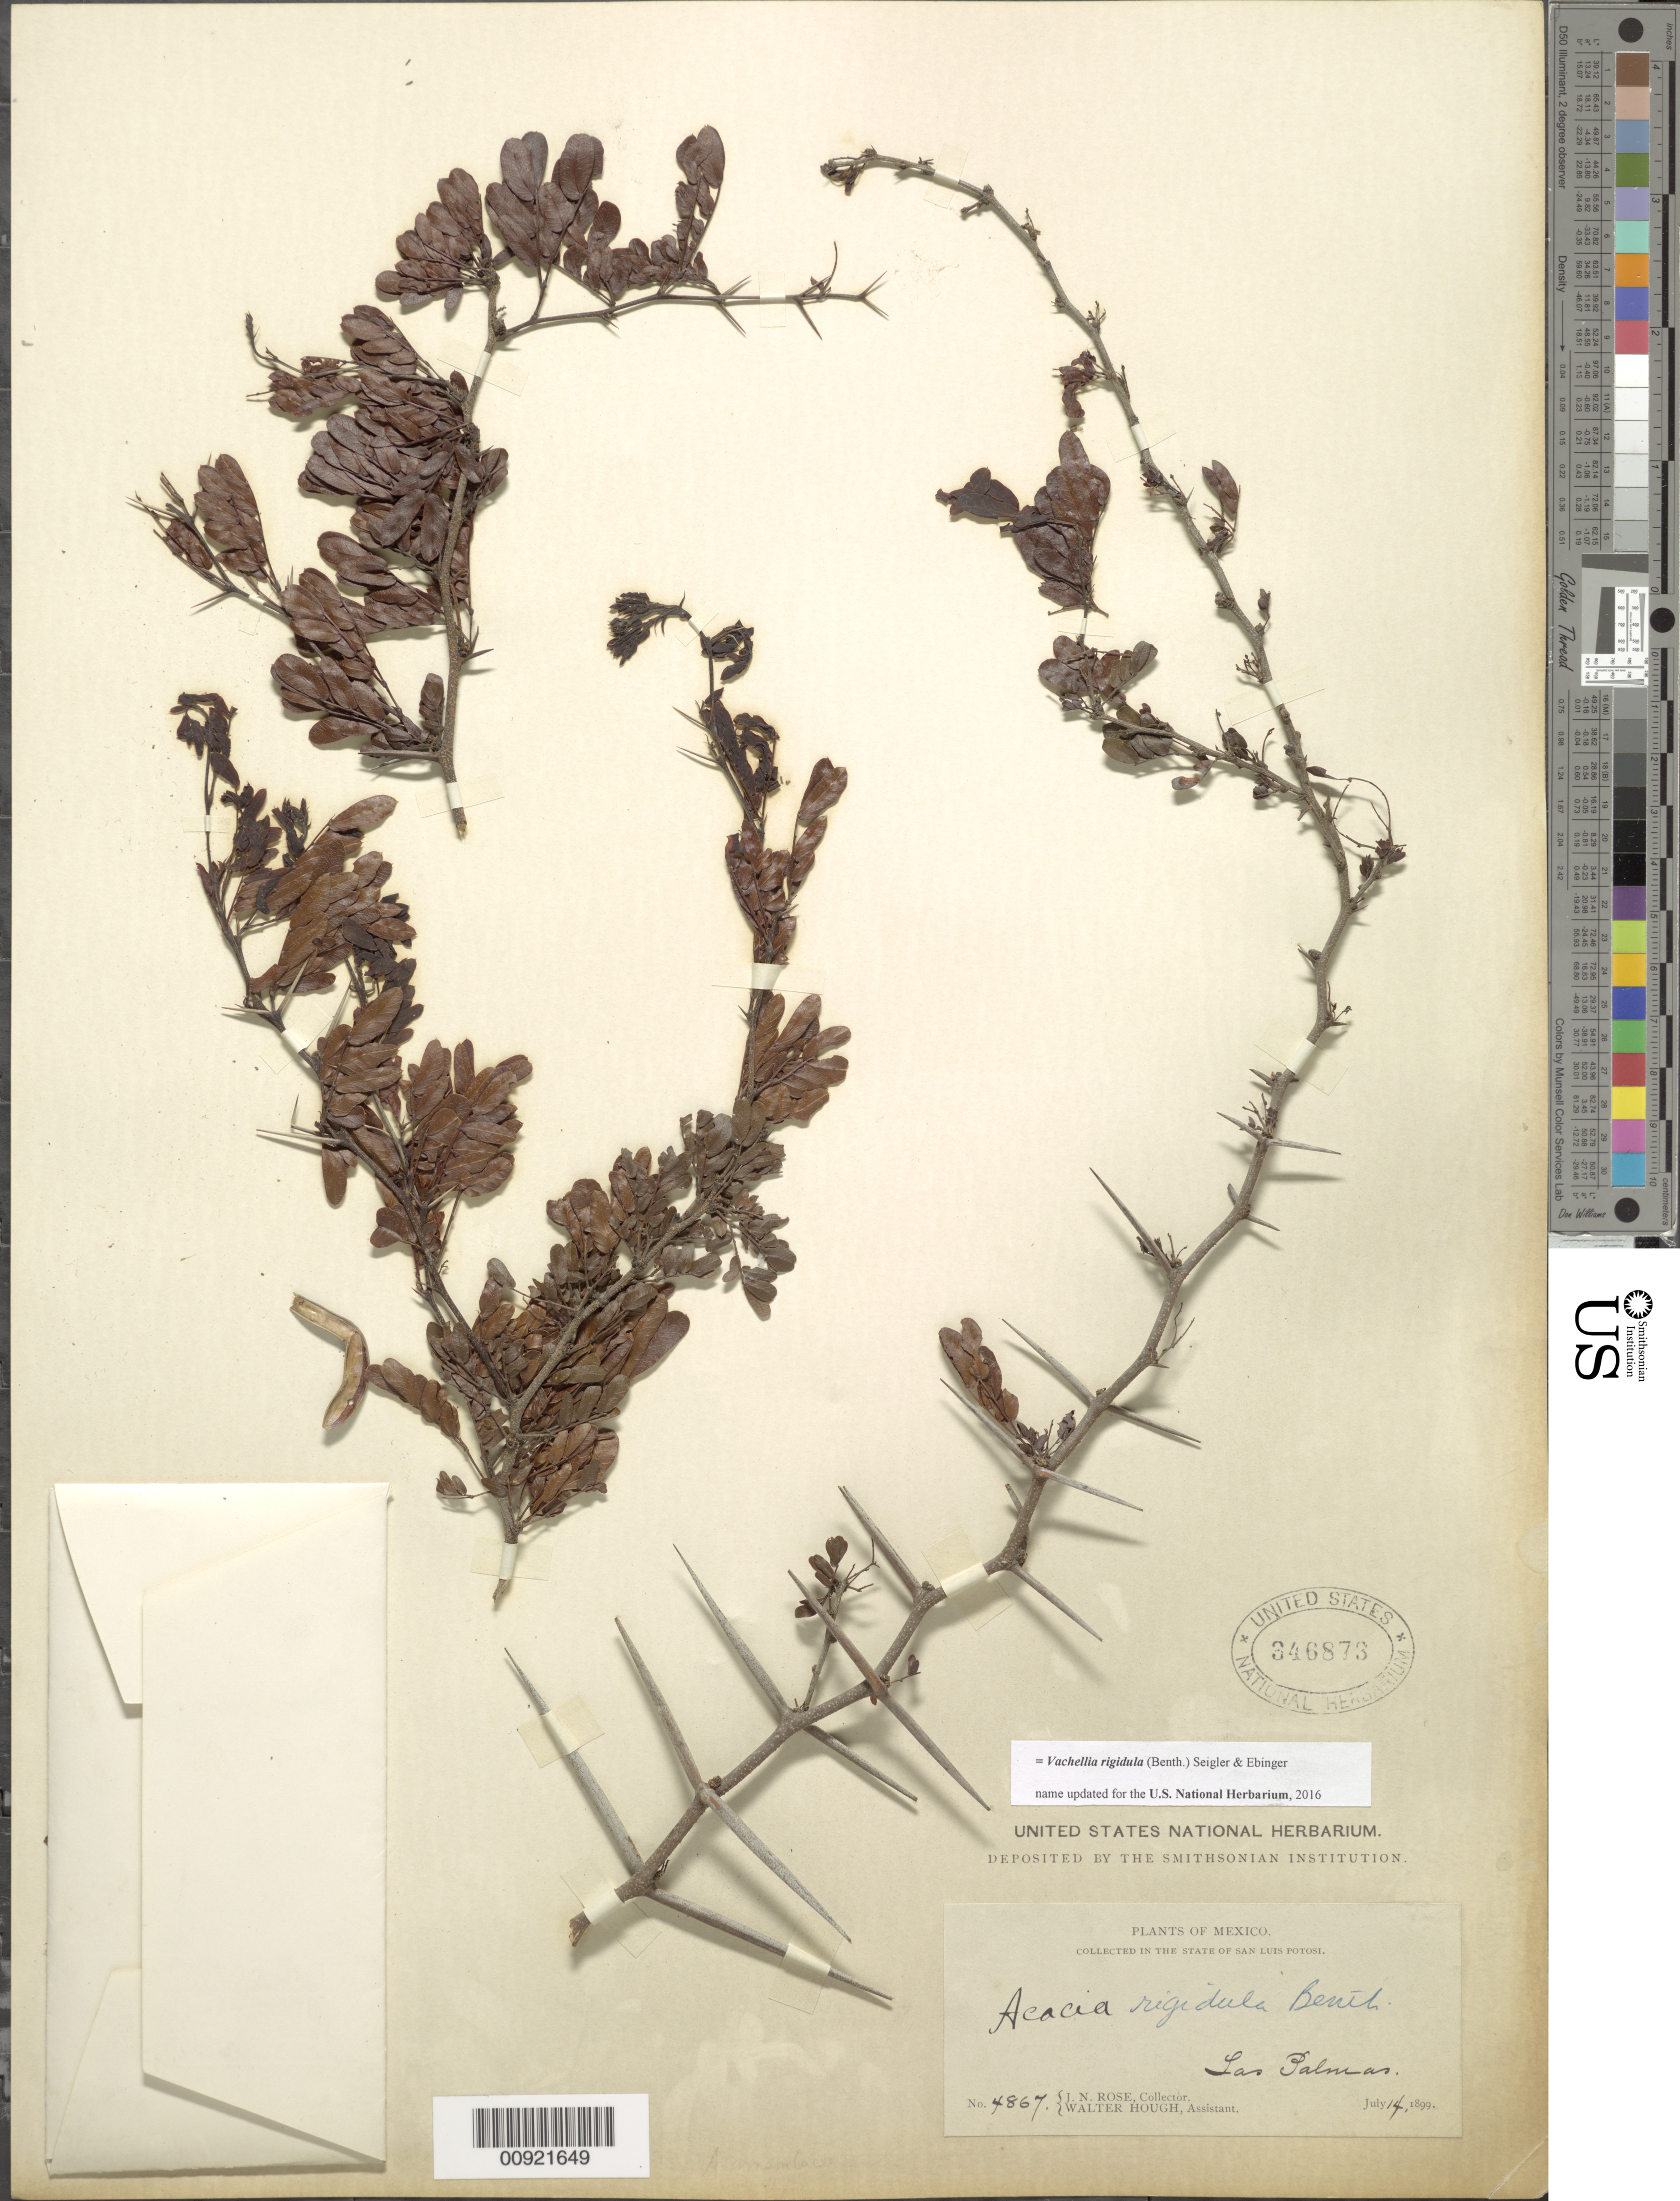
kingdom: Plantae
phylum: Tracheophyta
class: Magnoliopsida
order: Fabales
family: Fabaceae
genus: Vachellia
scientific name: Vachellia rigidula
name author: (Benth.) Seigler & Ebinger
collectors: J. N. Rose & W. Hough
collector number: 4867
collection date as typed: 14 Jul 1899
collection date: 1899-07-14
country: Mexico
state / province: San Luis Potosí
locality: Las Palmas, State of San Luis Potosí.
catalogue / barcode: US 346873